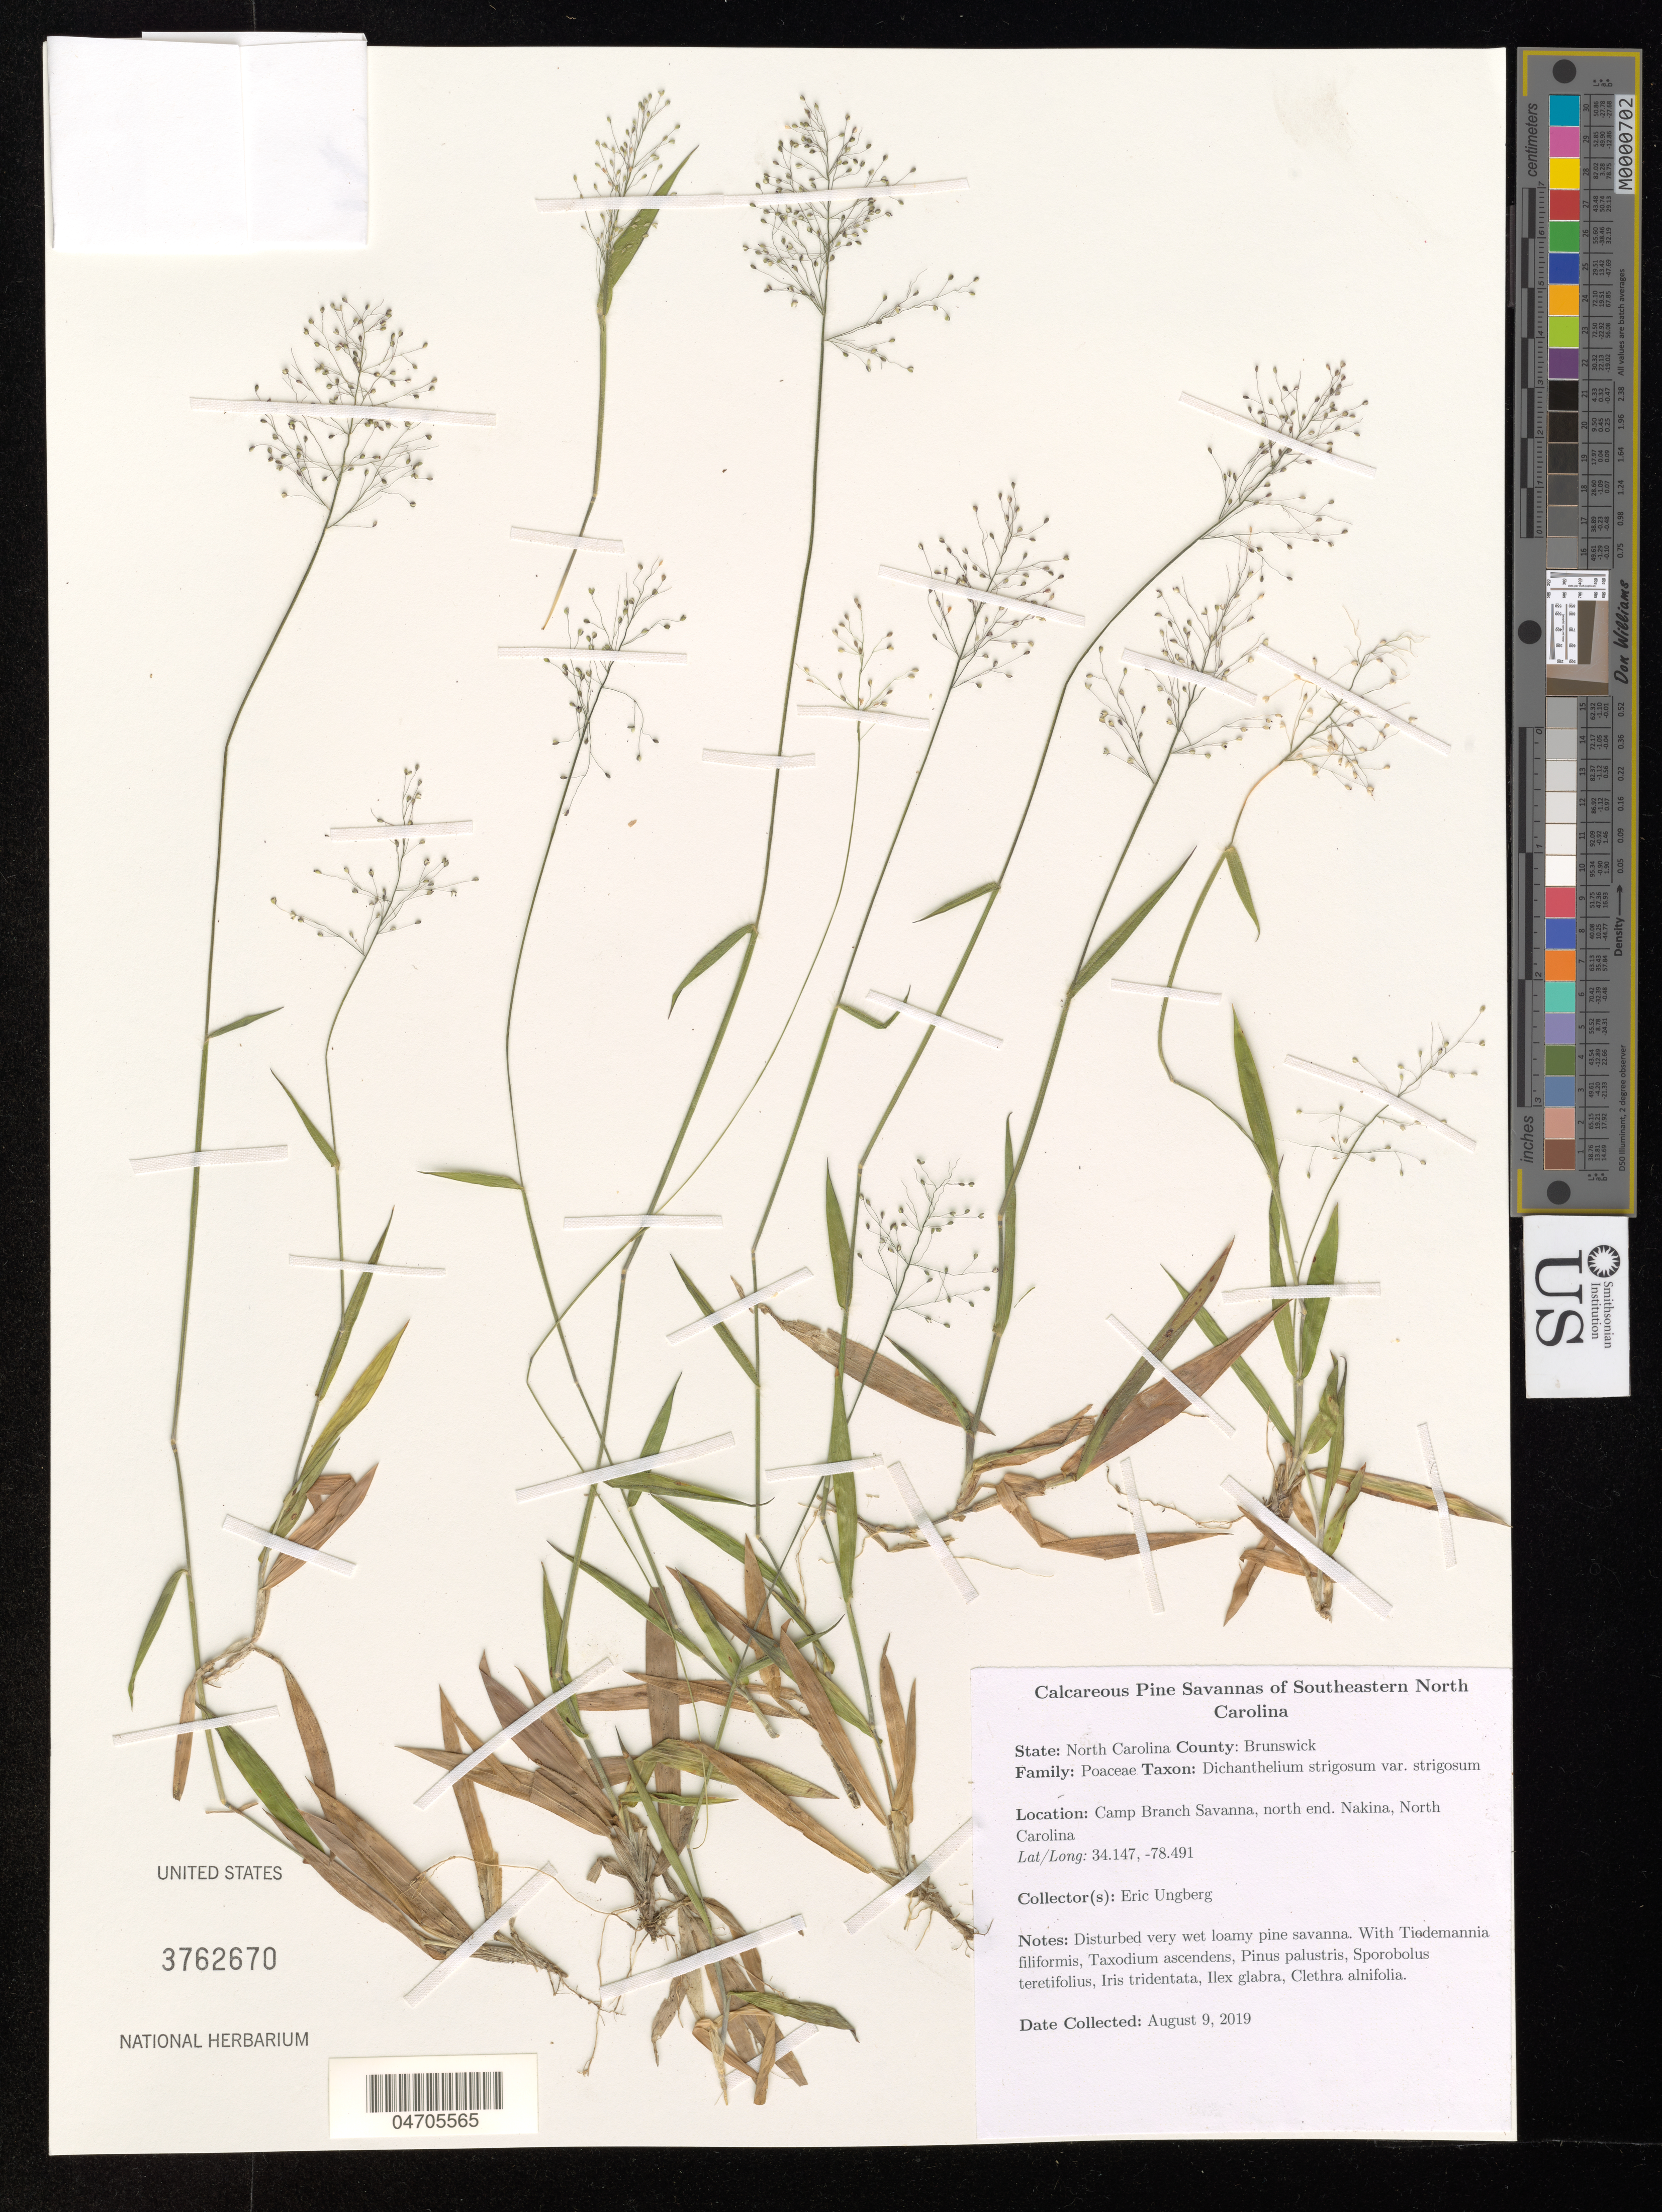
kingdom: Plantae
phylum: Tracheophyta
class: Liliopsida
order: Poales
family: Poaceae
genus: Dichanthelium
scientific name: Dichanthelium strigosum var. strigosum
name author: (Muhl. ex Elliott) Freckmann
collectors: E. Ungberg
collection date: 2019-08-09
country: United States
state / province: North Carolina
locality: Calcareous Pine Savannas of Southeastern North Carolina. County: Brunswick. Camp Branch Savanna, north end. Nakina.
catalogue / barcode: US 3762670